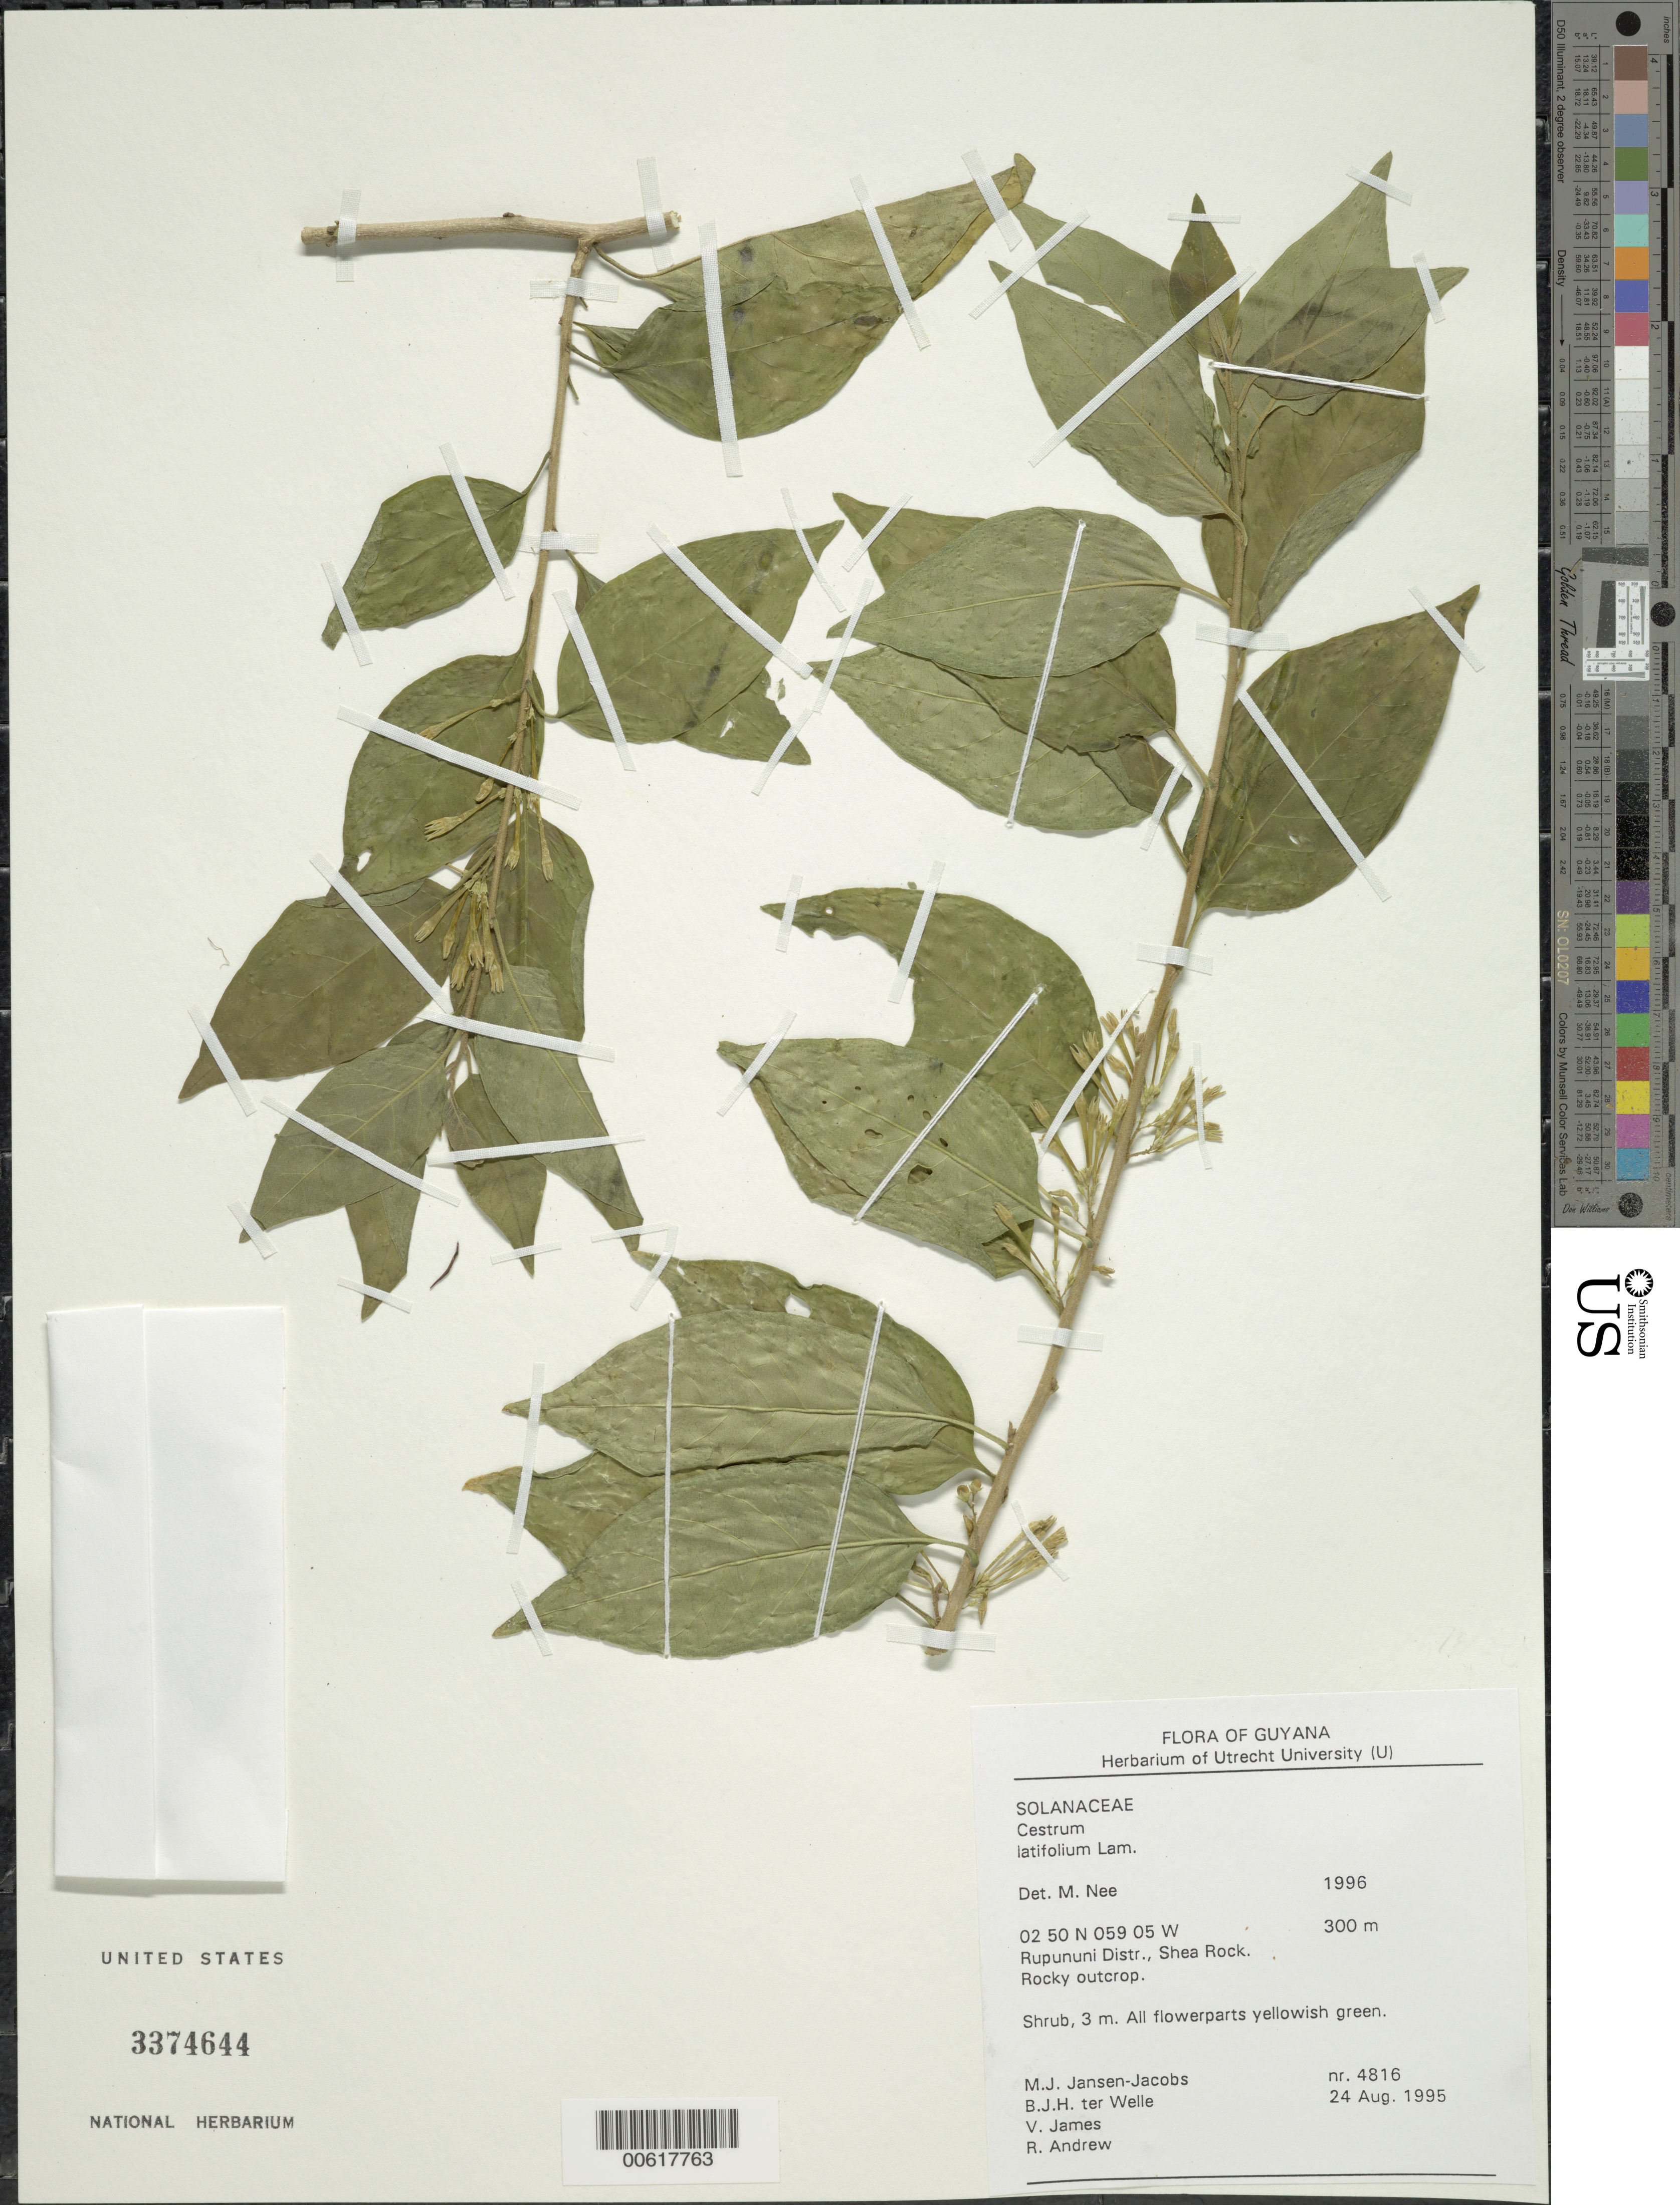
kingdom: Plantae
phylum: Tracheophyta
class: Magnoliopsida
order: Solanales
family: Solanaceae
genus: Cestrum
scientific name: Cestrum latifolium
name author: Lam.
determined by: Nee, Michael H.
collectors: M. J. Jansen-Jacobs, B. Welle, V. James & R. Andrew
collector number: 4816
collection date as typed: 24-Aug-95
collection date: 1995-08-24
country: Guyana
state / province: U. Takutu-U. Essequibo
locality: Shea Rock, Rupununi Dist.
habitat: Rocky outcrop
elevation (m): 300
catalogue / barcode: US 3374644